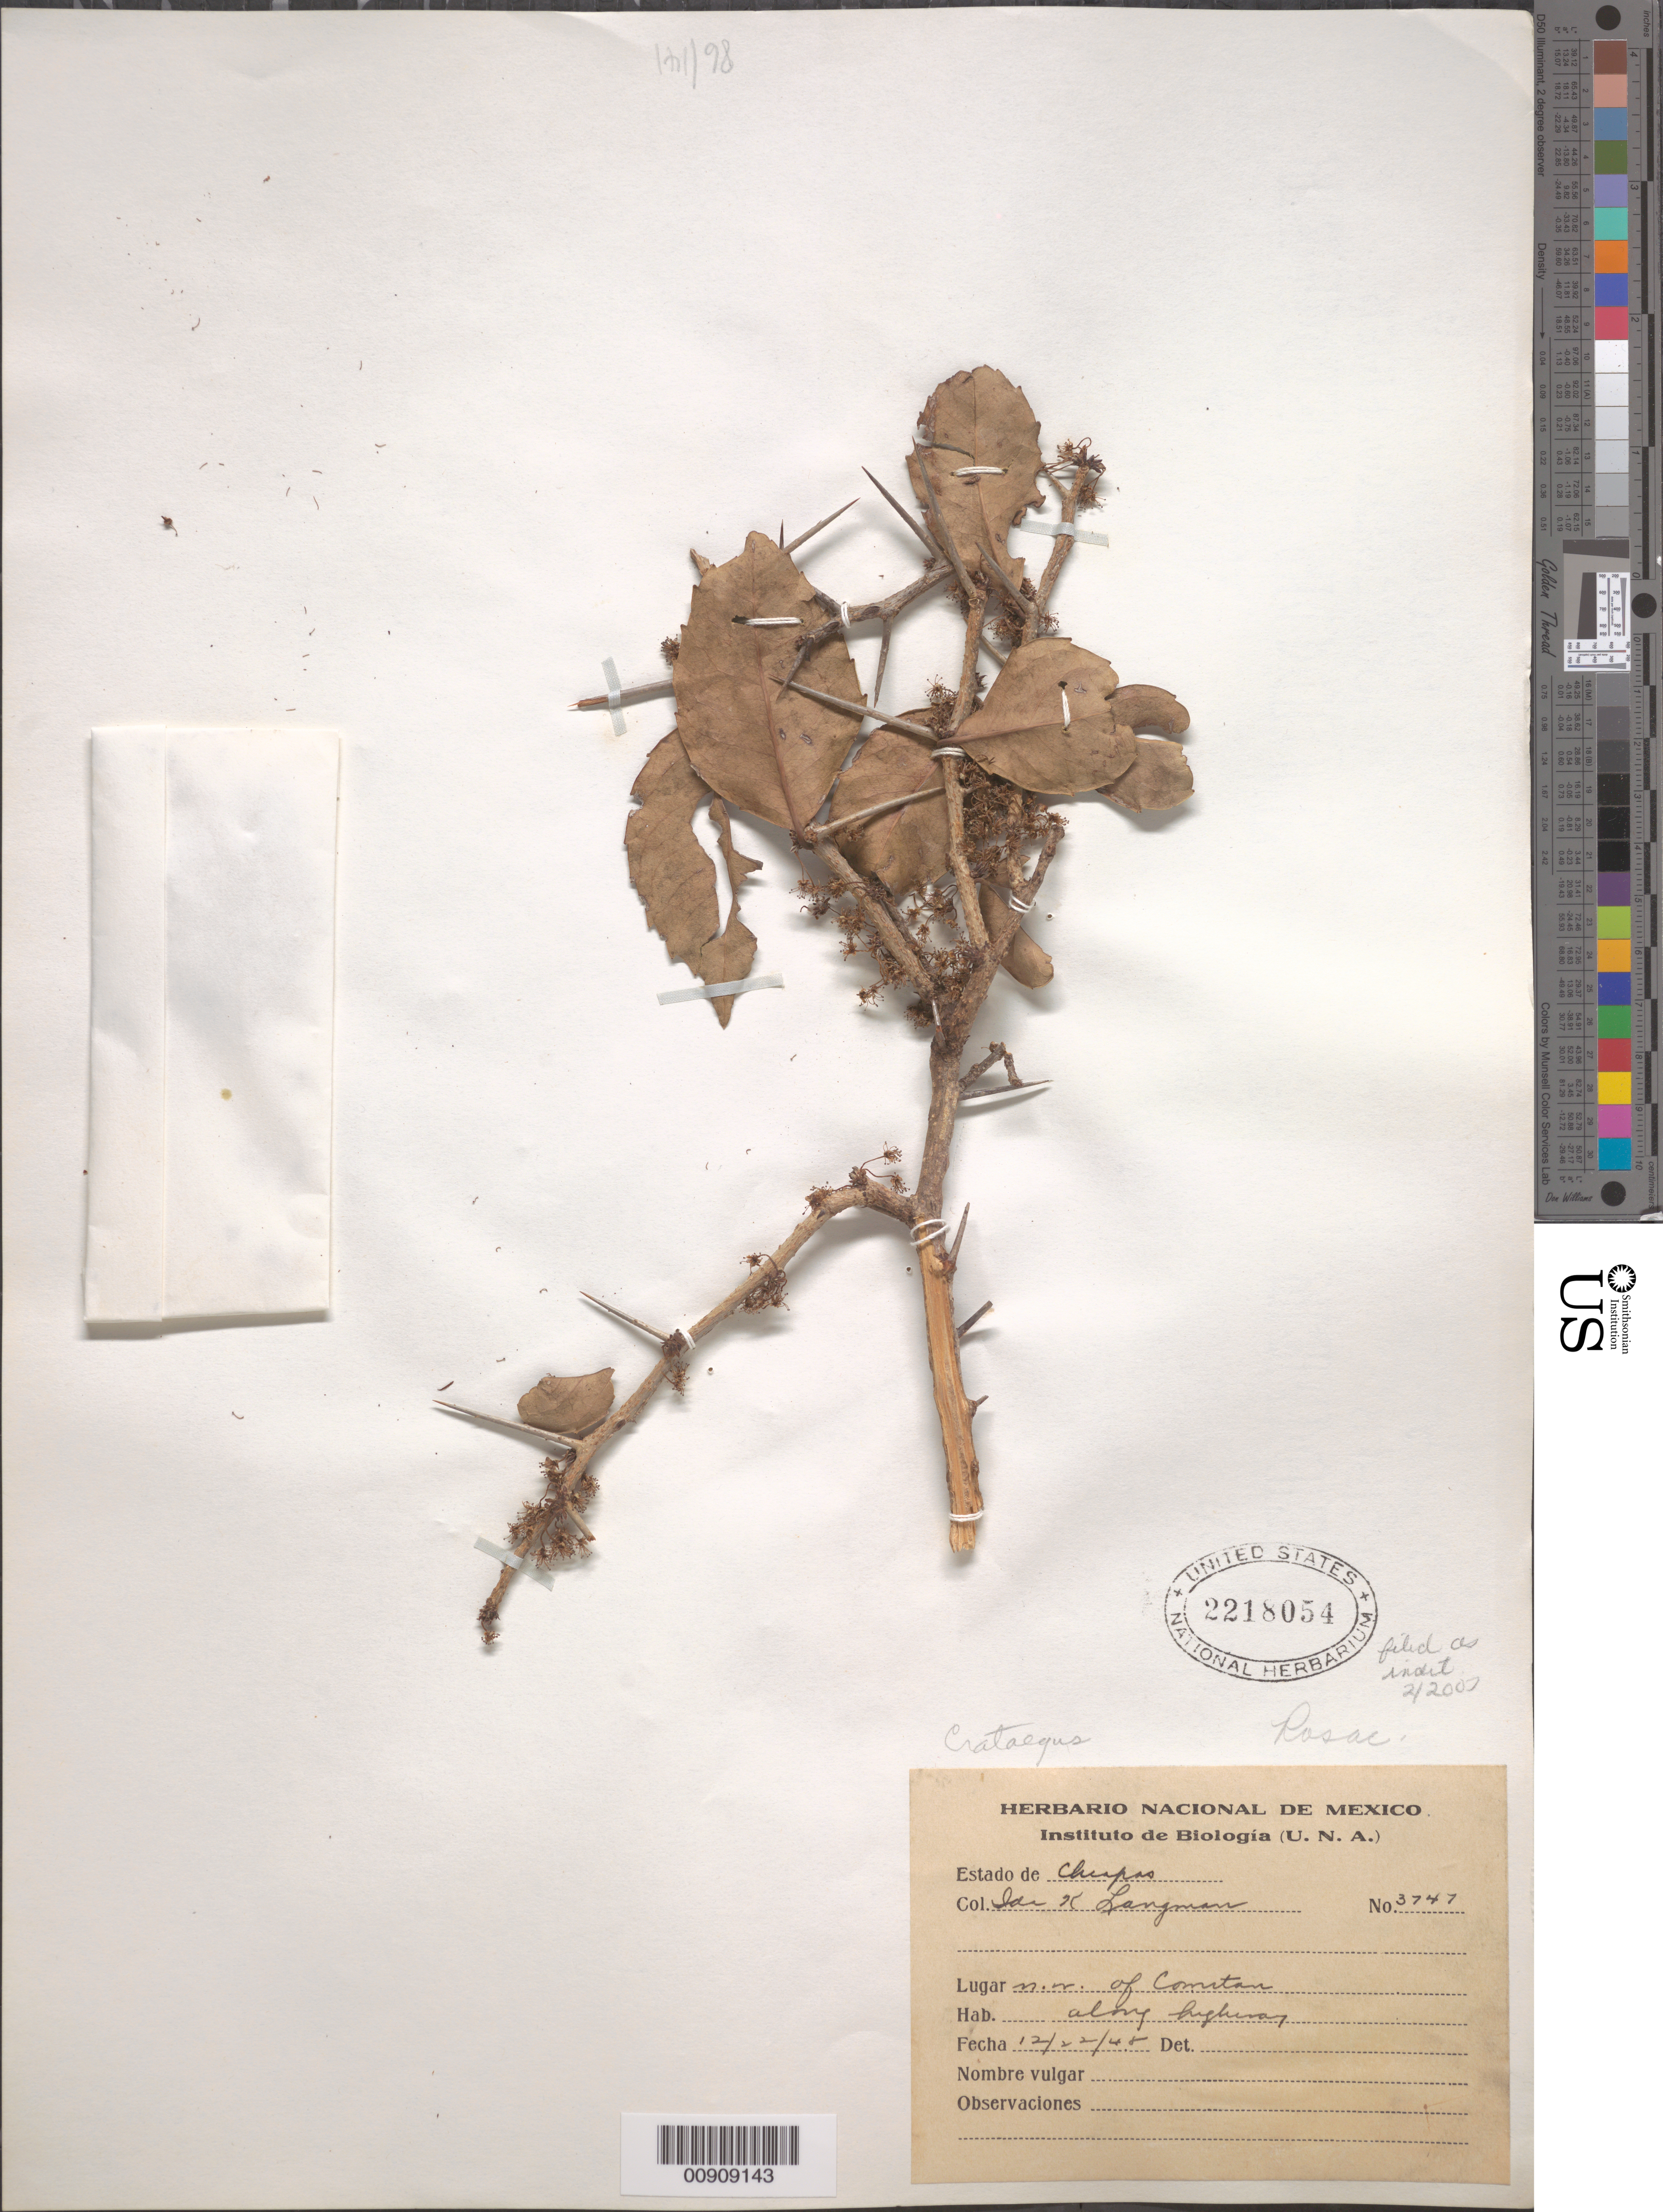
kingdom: Plantae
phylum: Tracheophyta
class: Magnoliopsida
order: Rosales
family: Rosaceae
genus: Crataegus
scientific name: Crataegus sp.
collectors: I. K. Langman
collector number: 3747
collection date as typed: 22 Dec 1948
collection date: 1948-12-22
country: Mexico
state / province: Chiapas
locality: NW of Comitan, Chiapas.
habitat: Along highway.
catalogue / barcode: US 2218054